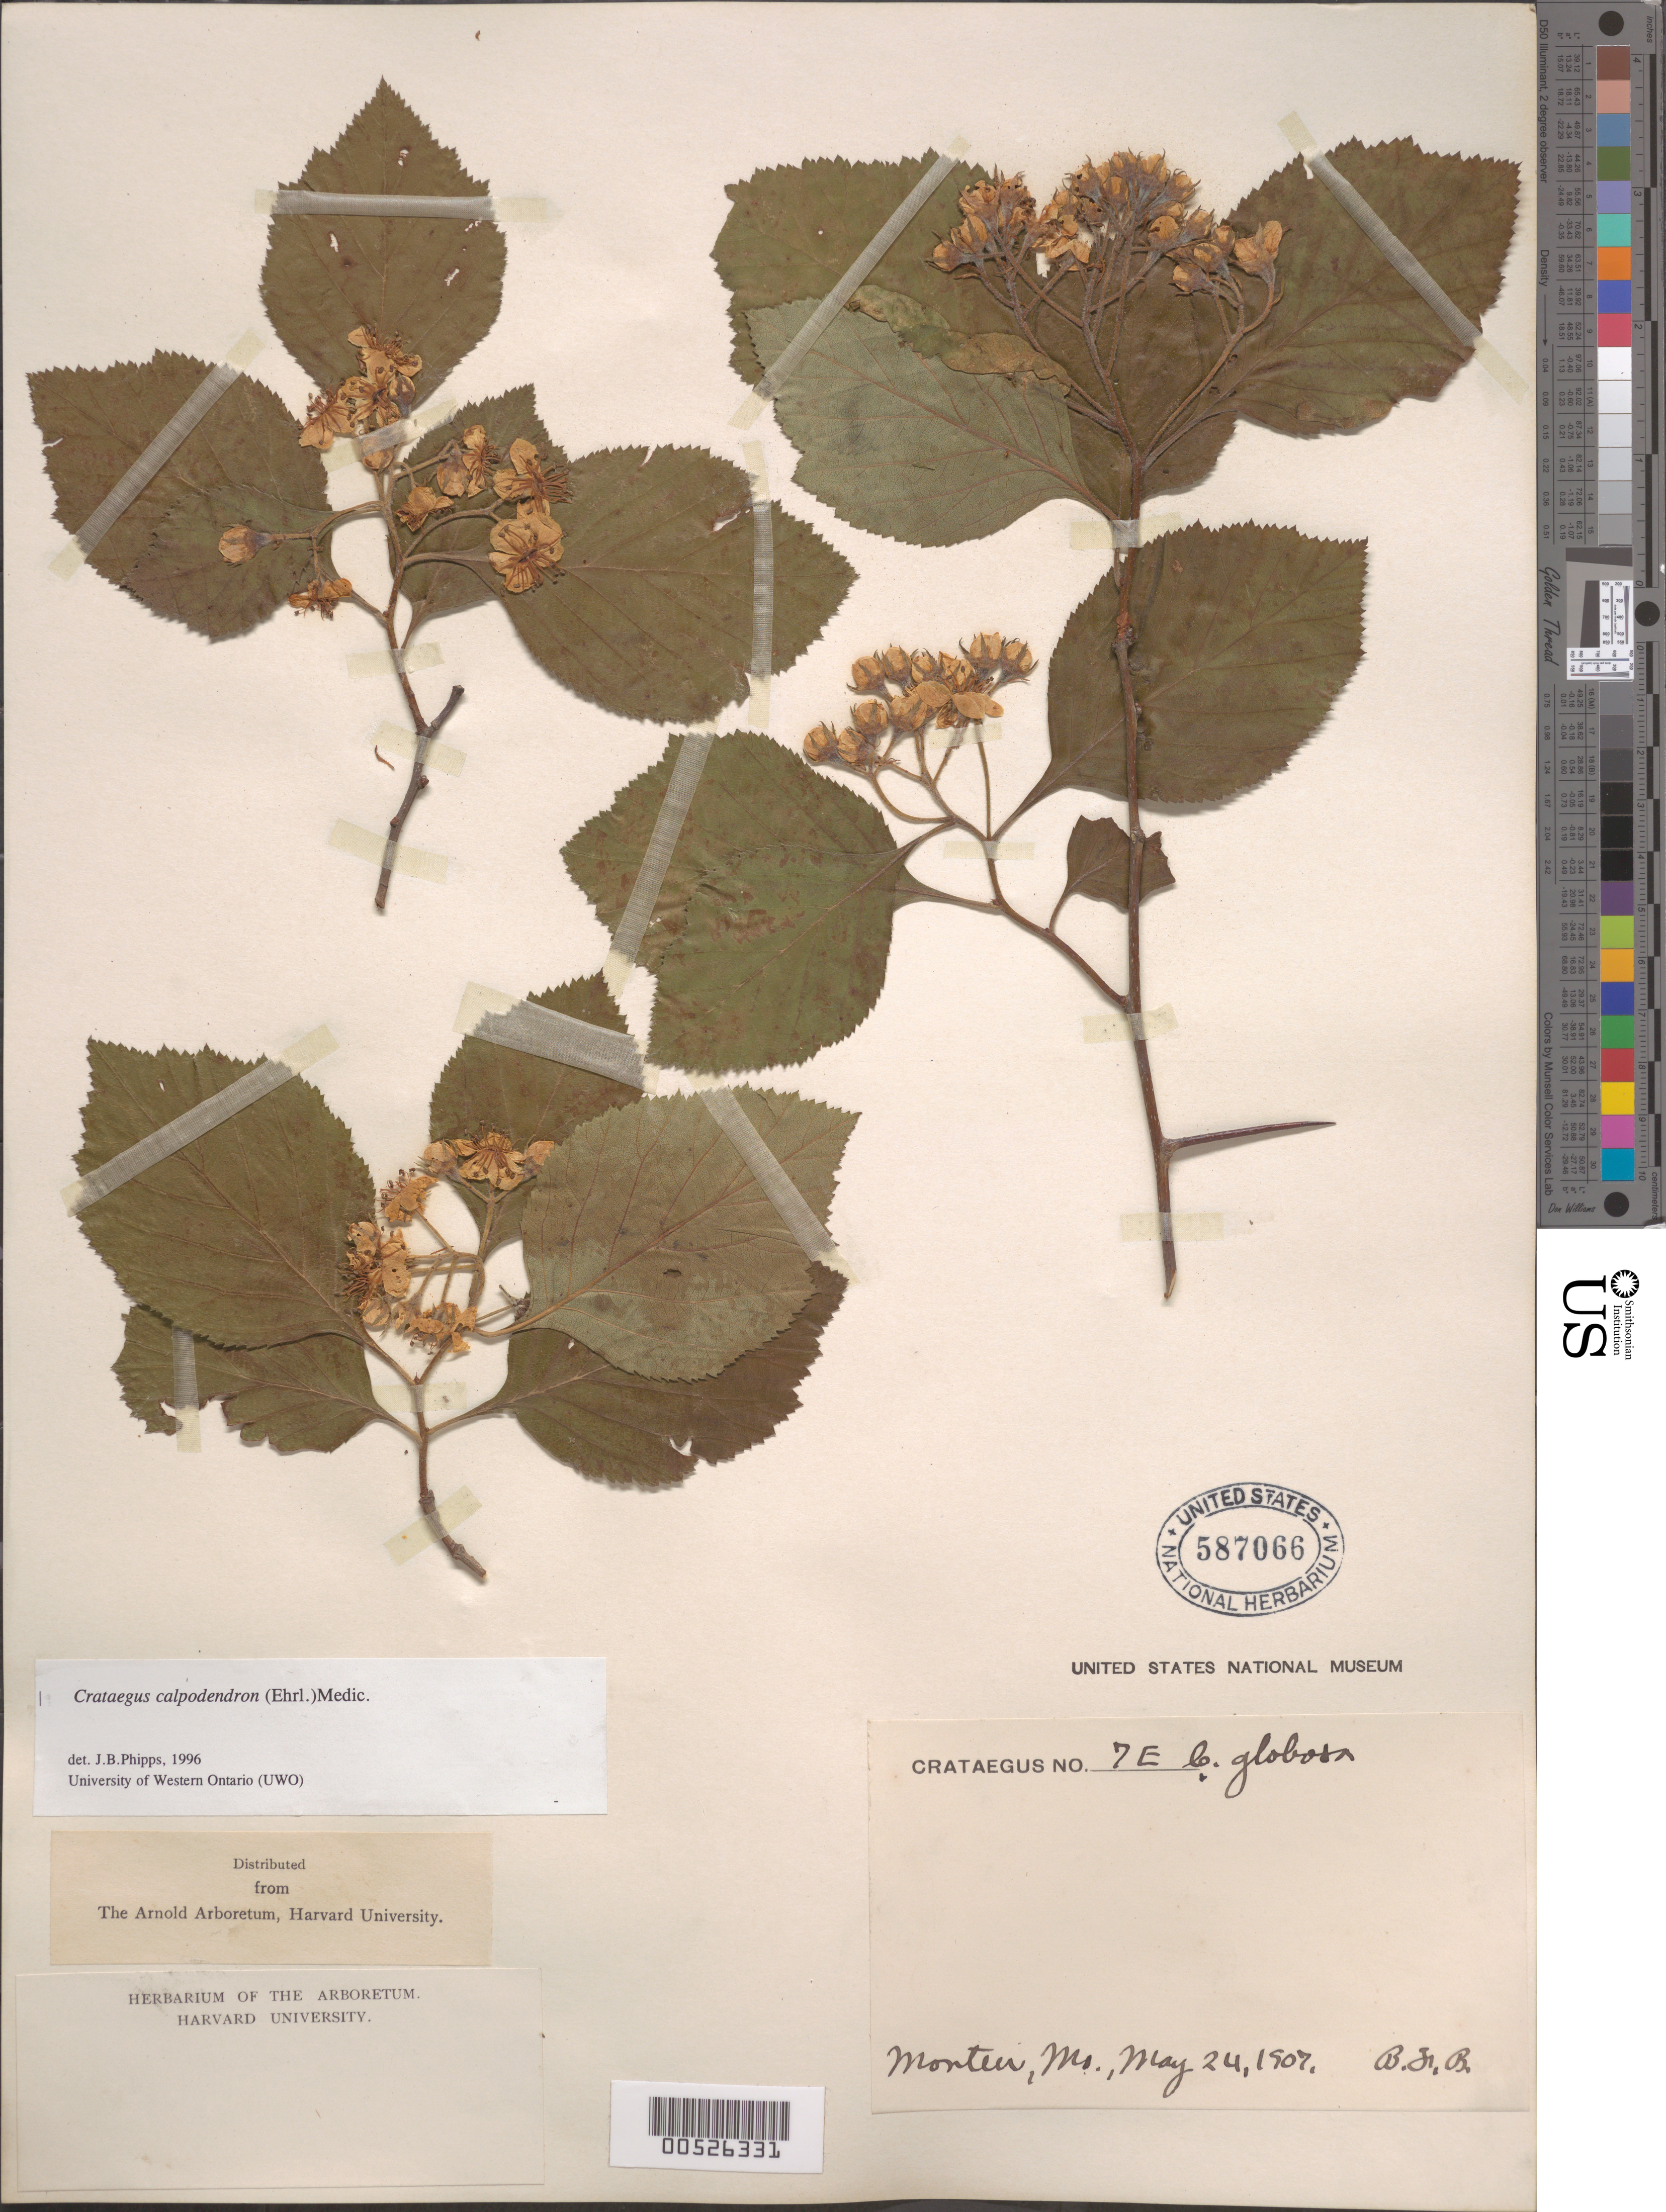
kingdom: Plantae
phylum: Tracheophyta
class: Magnoliopsida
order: Rosales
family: Rosaceae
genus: Crataegus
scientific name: Crataegus calpodendron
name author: (Ehrh.) Medik.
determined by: Phipps, James B., (UWO), University of Western Ontario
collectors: B. F. Bush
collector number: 7E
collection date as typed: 24 May 1907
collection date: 1907-05-24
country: United States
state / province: Missouri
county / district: Shannon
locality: Monteer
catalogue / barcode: US 587066